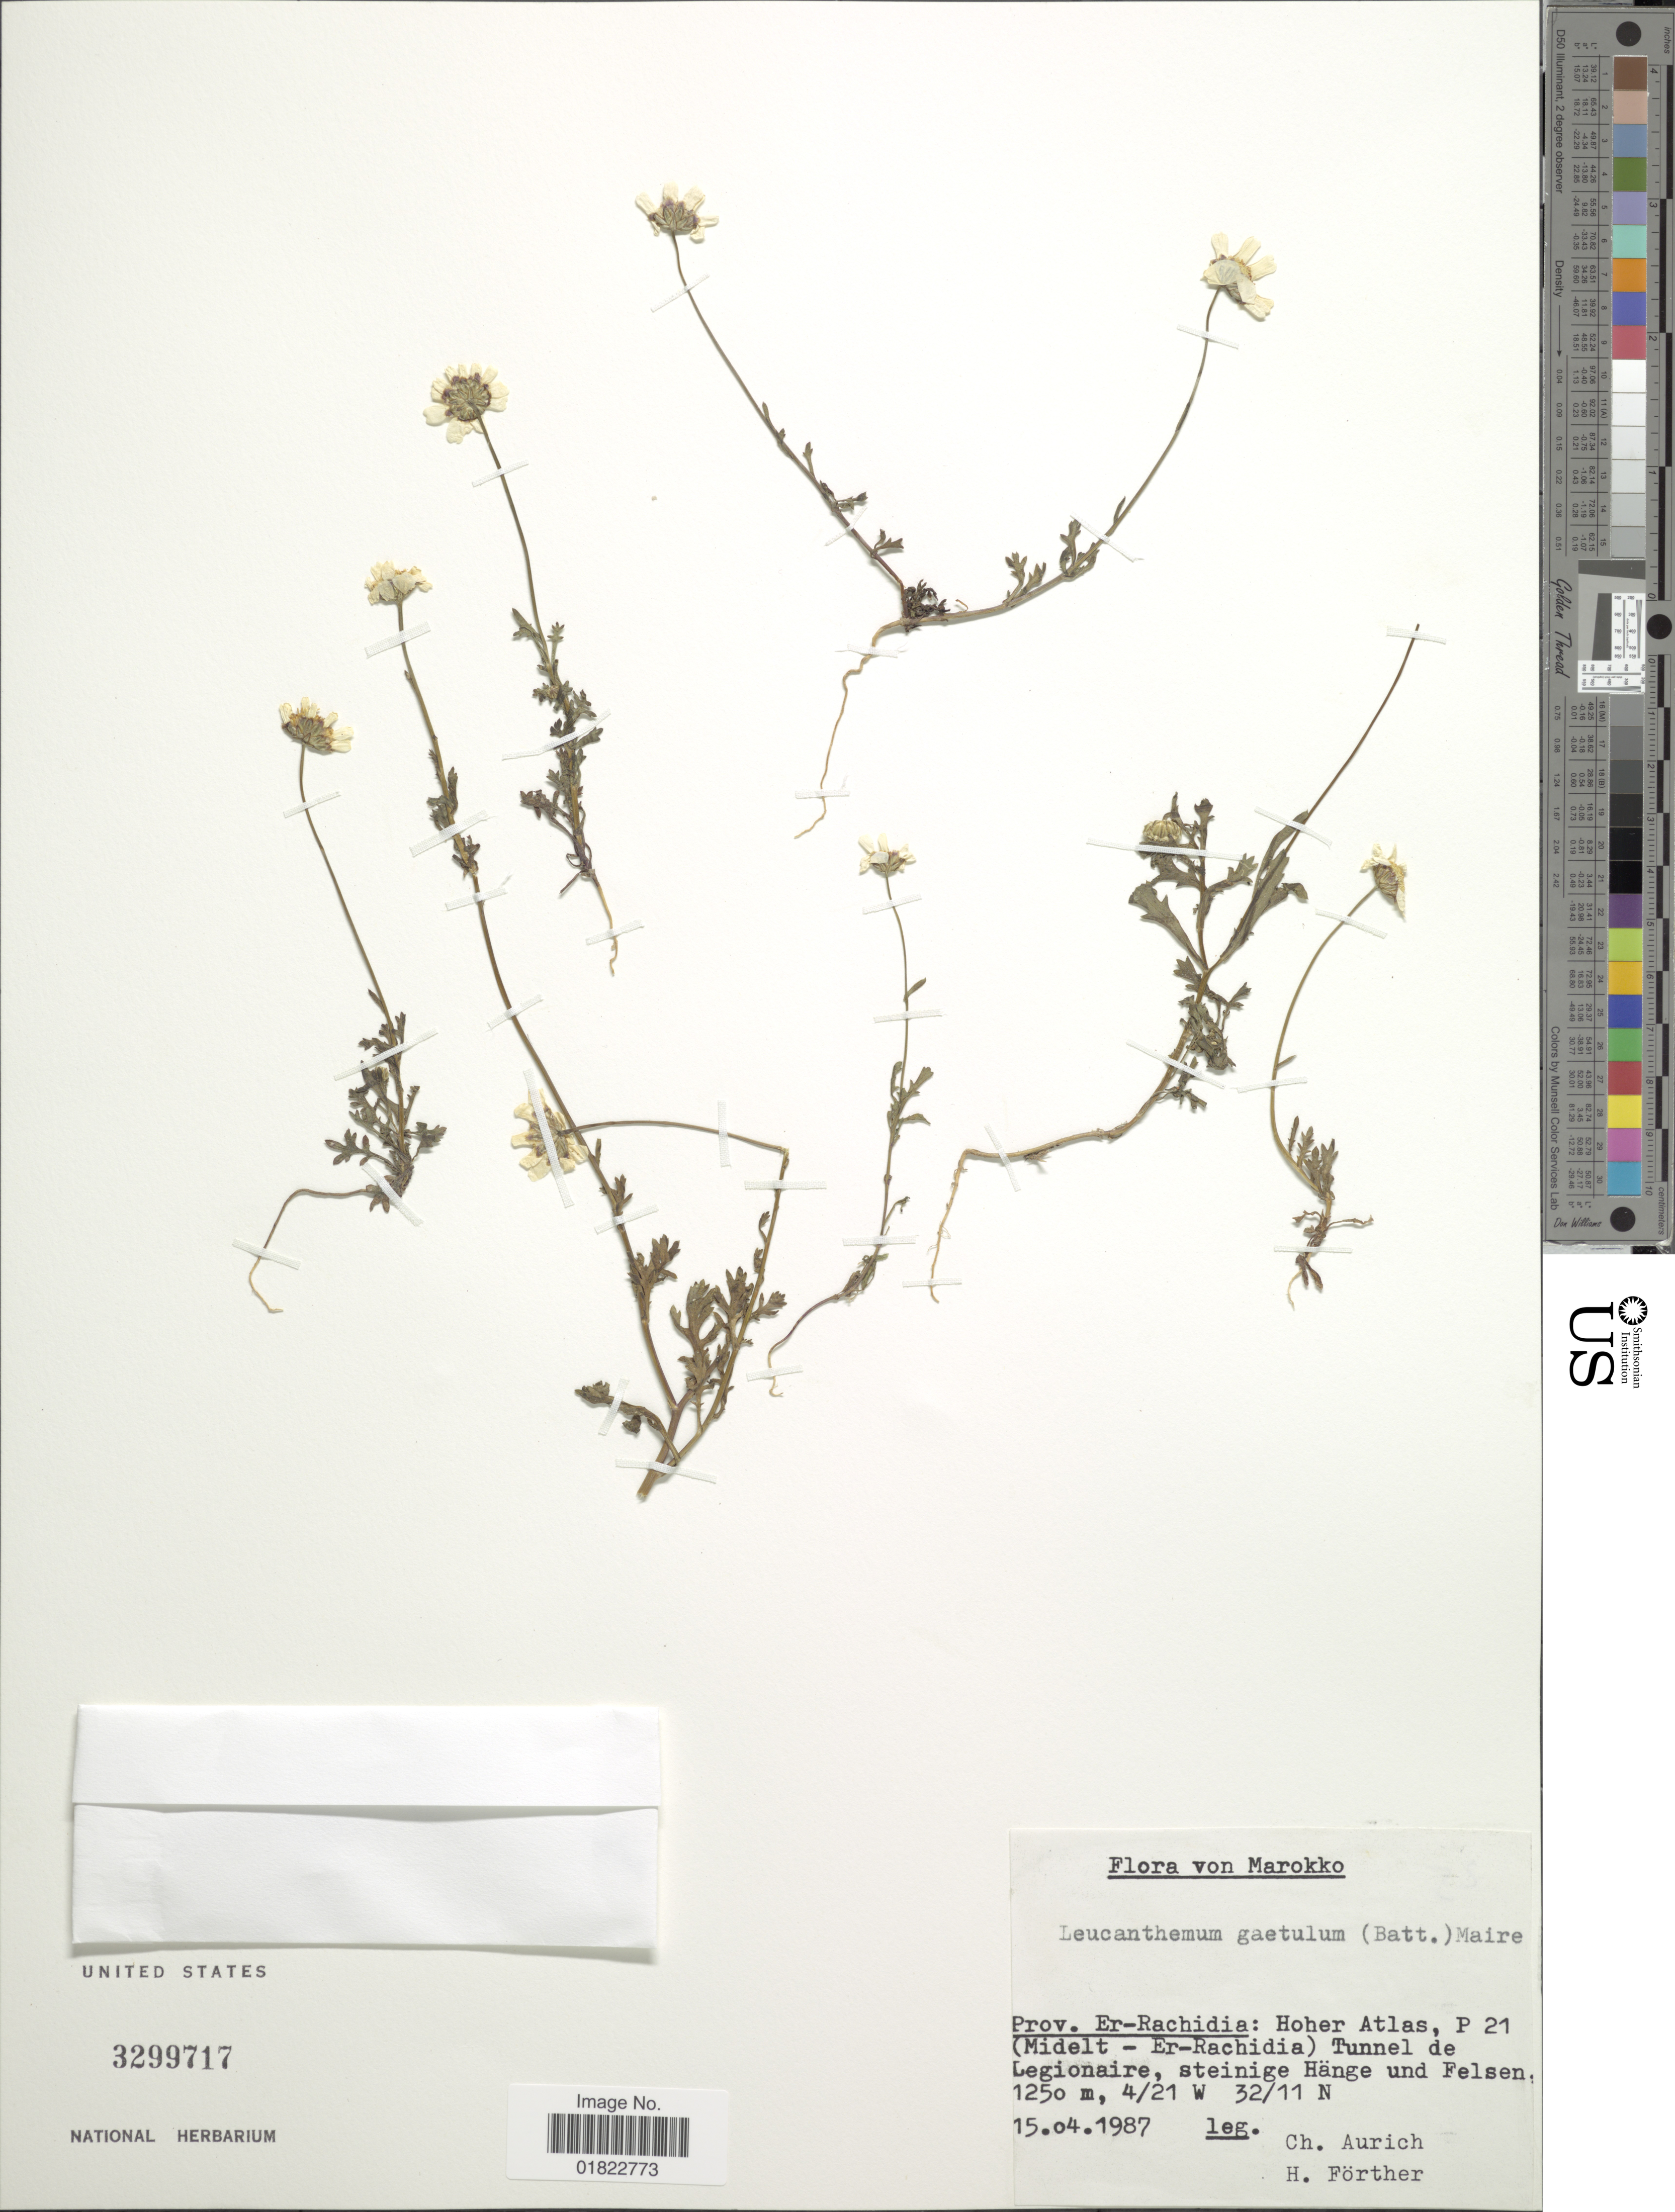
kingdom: Plantae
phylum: Tracheophyta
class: Magnoliopsida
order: Asterales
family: Asteraceae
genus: Leucanthemum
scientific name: Leucanthemum gaetulum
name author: (Batt.) Maire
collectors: C. Aurich & H. Förther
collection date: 1987-04-15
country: Morocco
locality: Marokko. Prov. Er- Rachidia: Heher Atlas, P 21 (Midelt - Er- Rachidia) Tunnel de Legionaire , steinige Hange und Felsen.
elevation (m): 1250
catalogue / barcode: US 3299717